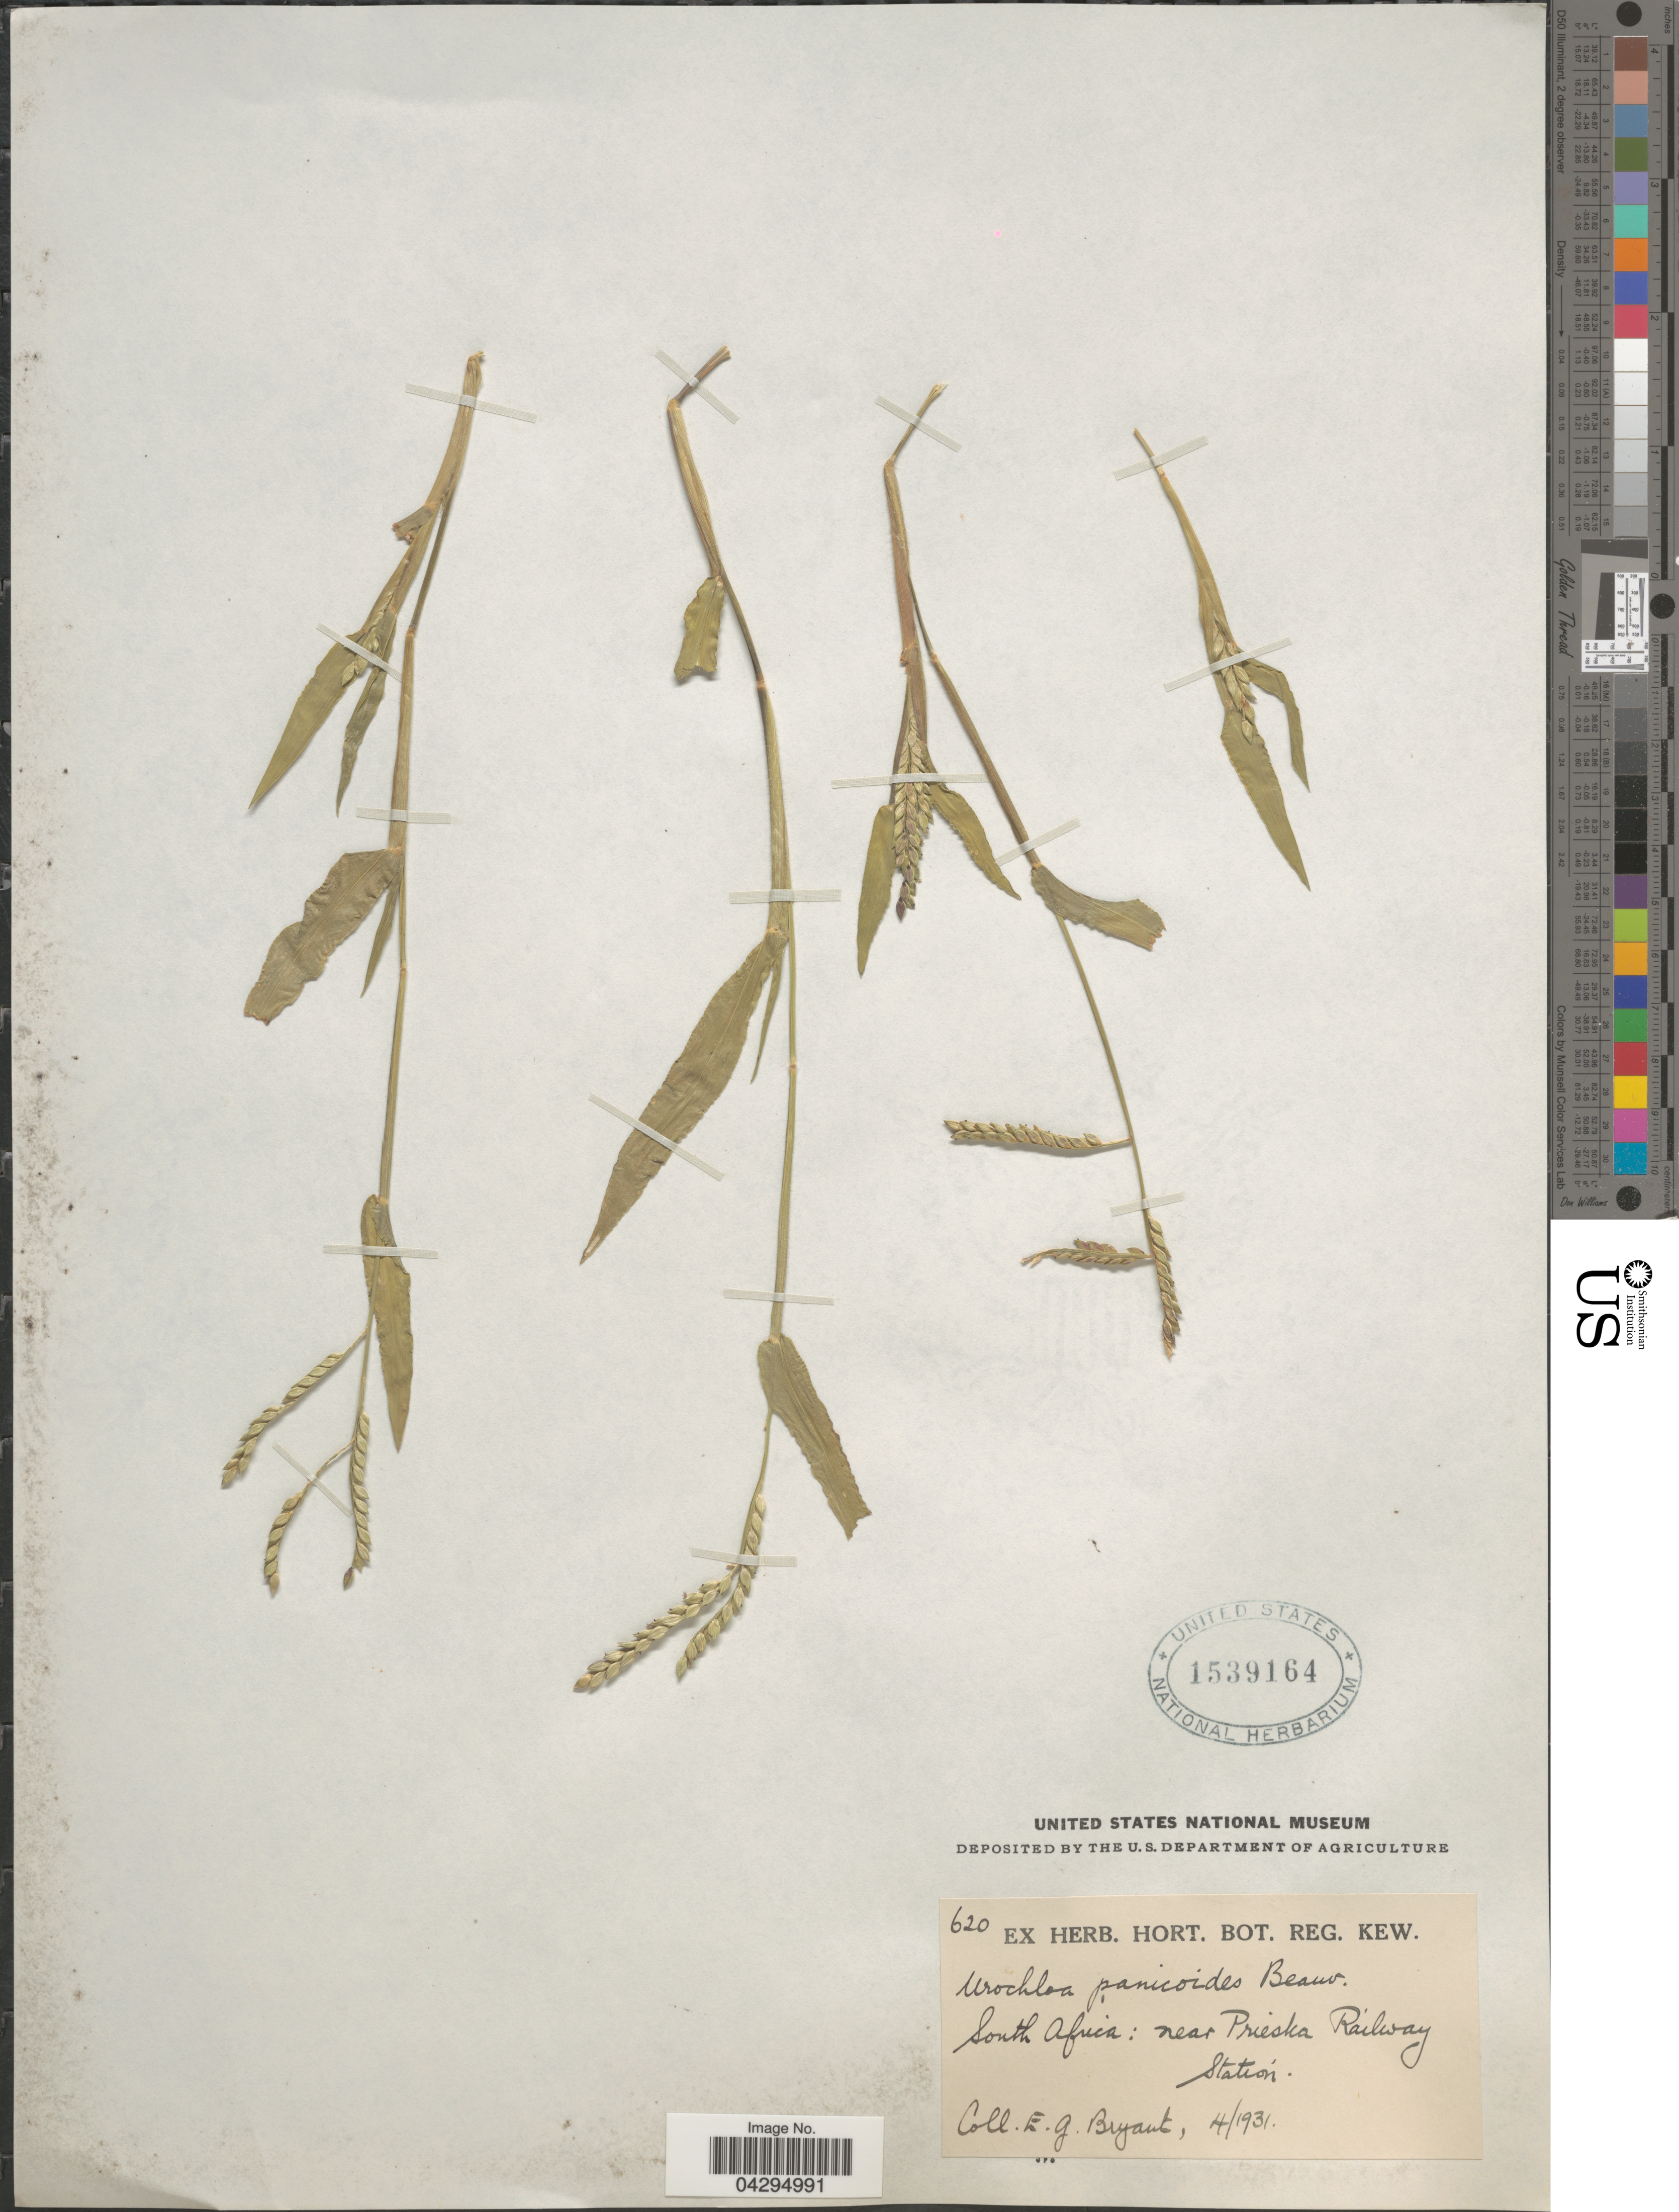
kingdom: Plantae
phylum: Tracheophyta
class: Liliopsida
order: Poales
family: Poaceae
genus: Urochloa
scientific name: Urochloa panicoides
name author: P. Beauv.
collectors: E. Bryant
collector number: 620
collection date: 1931-04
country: South Africa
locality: Near Prieska Railway Station.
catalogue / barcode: US 1539164